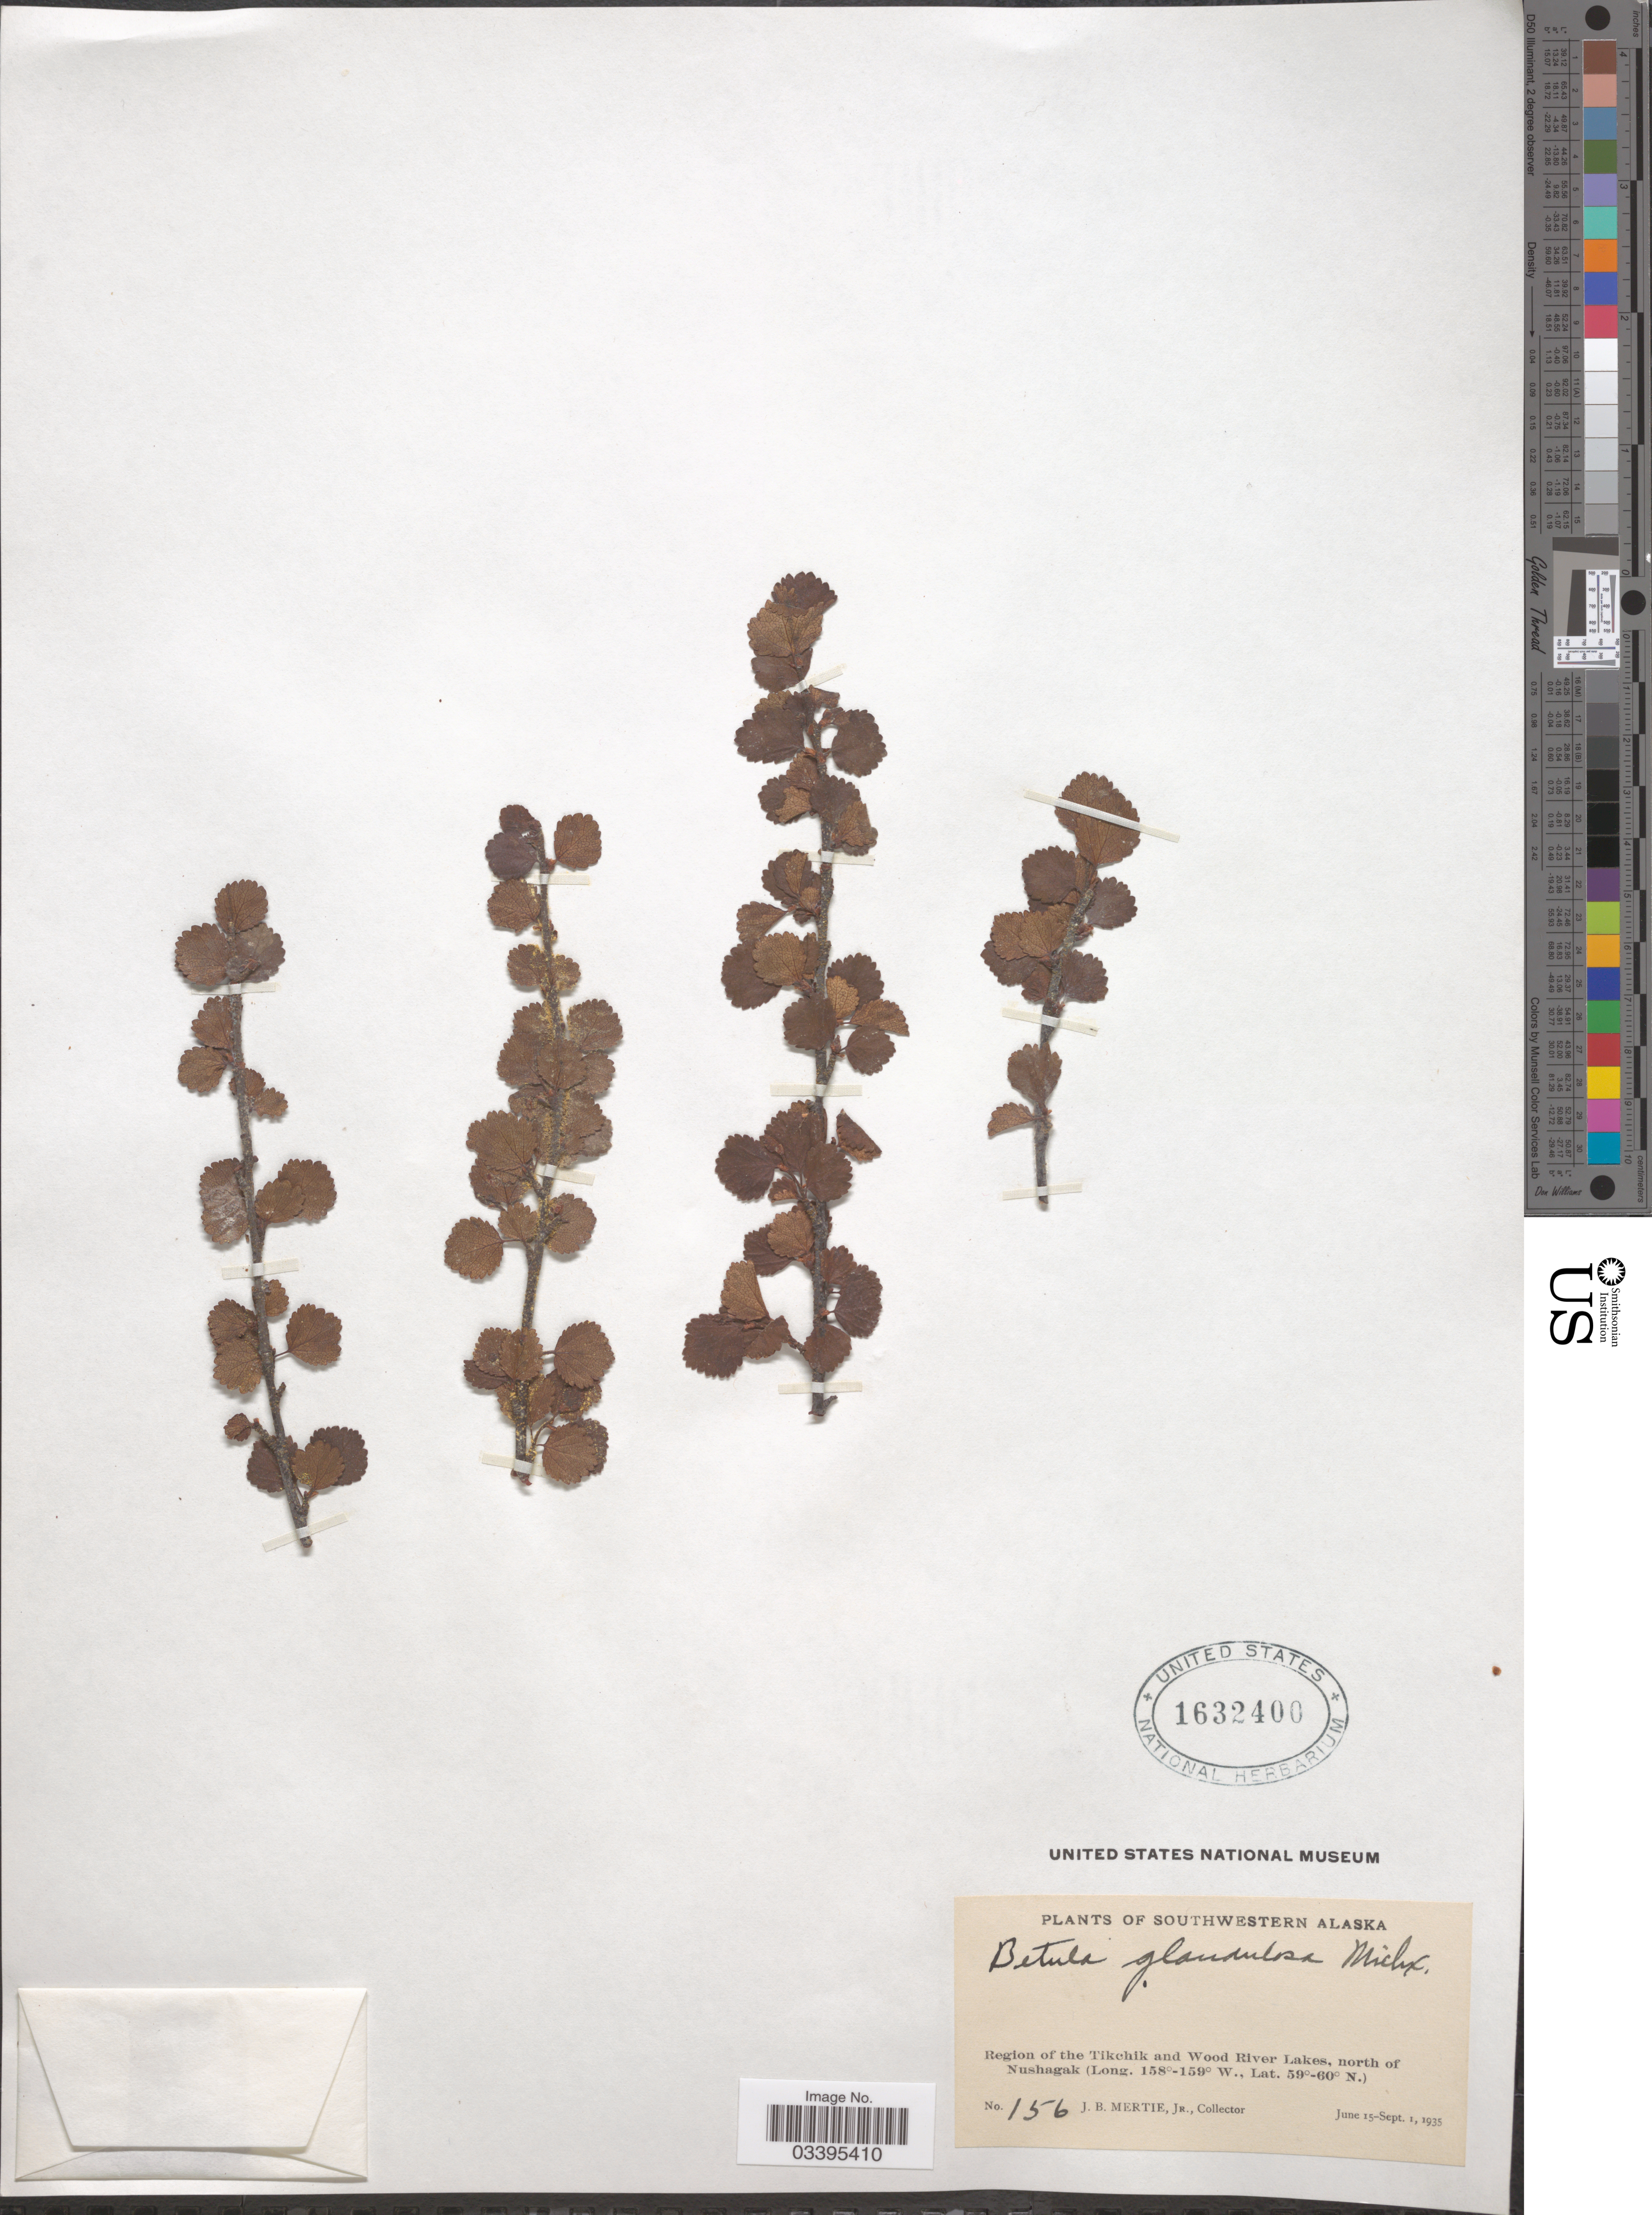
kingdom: Plantae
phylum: Tracheophyta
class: Magnoliopsida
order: Fagales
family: Betulaceae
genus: Betula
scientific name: Betula glandulosa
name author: Michx.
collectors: J. Mertie Jr.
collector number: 156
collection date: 1935-06-15/1935-09-01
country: United States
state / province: Alaska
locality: Southwestern Alaska. Region of the Tikchik and Wood River Lakes, north of Nushagak.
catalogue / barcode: US 1632400